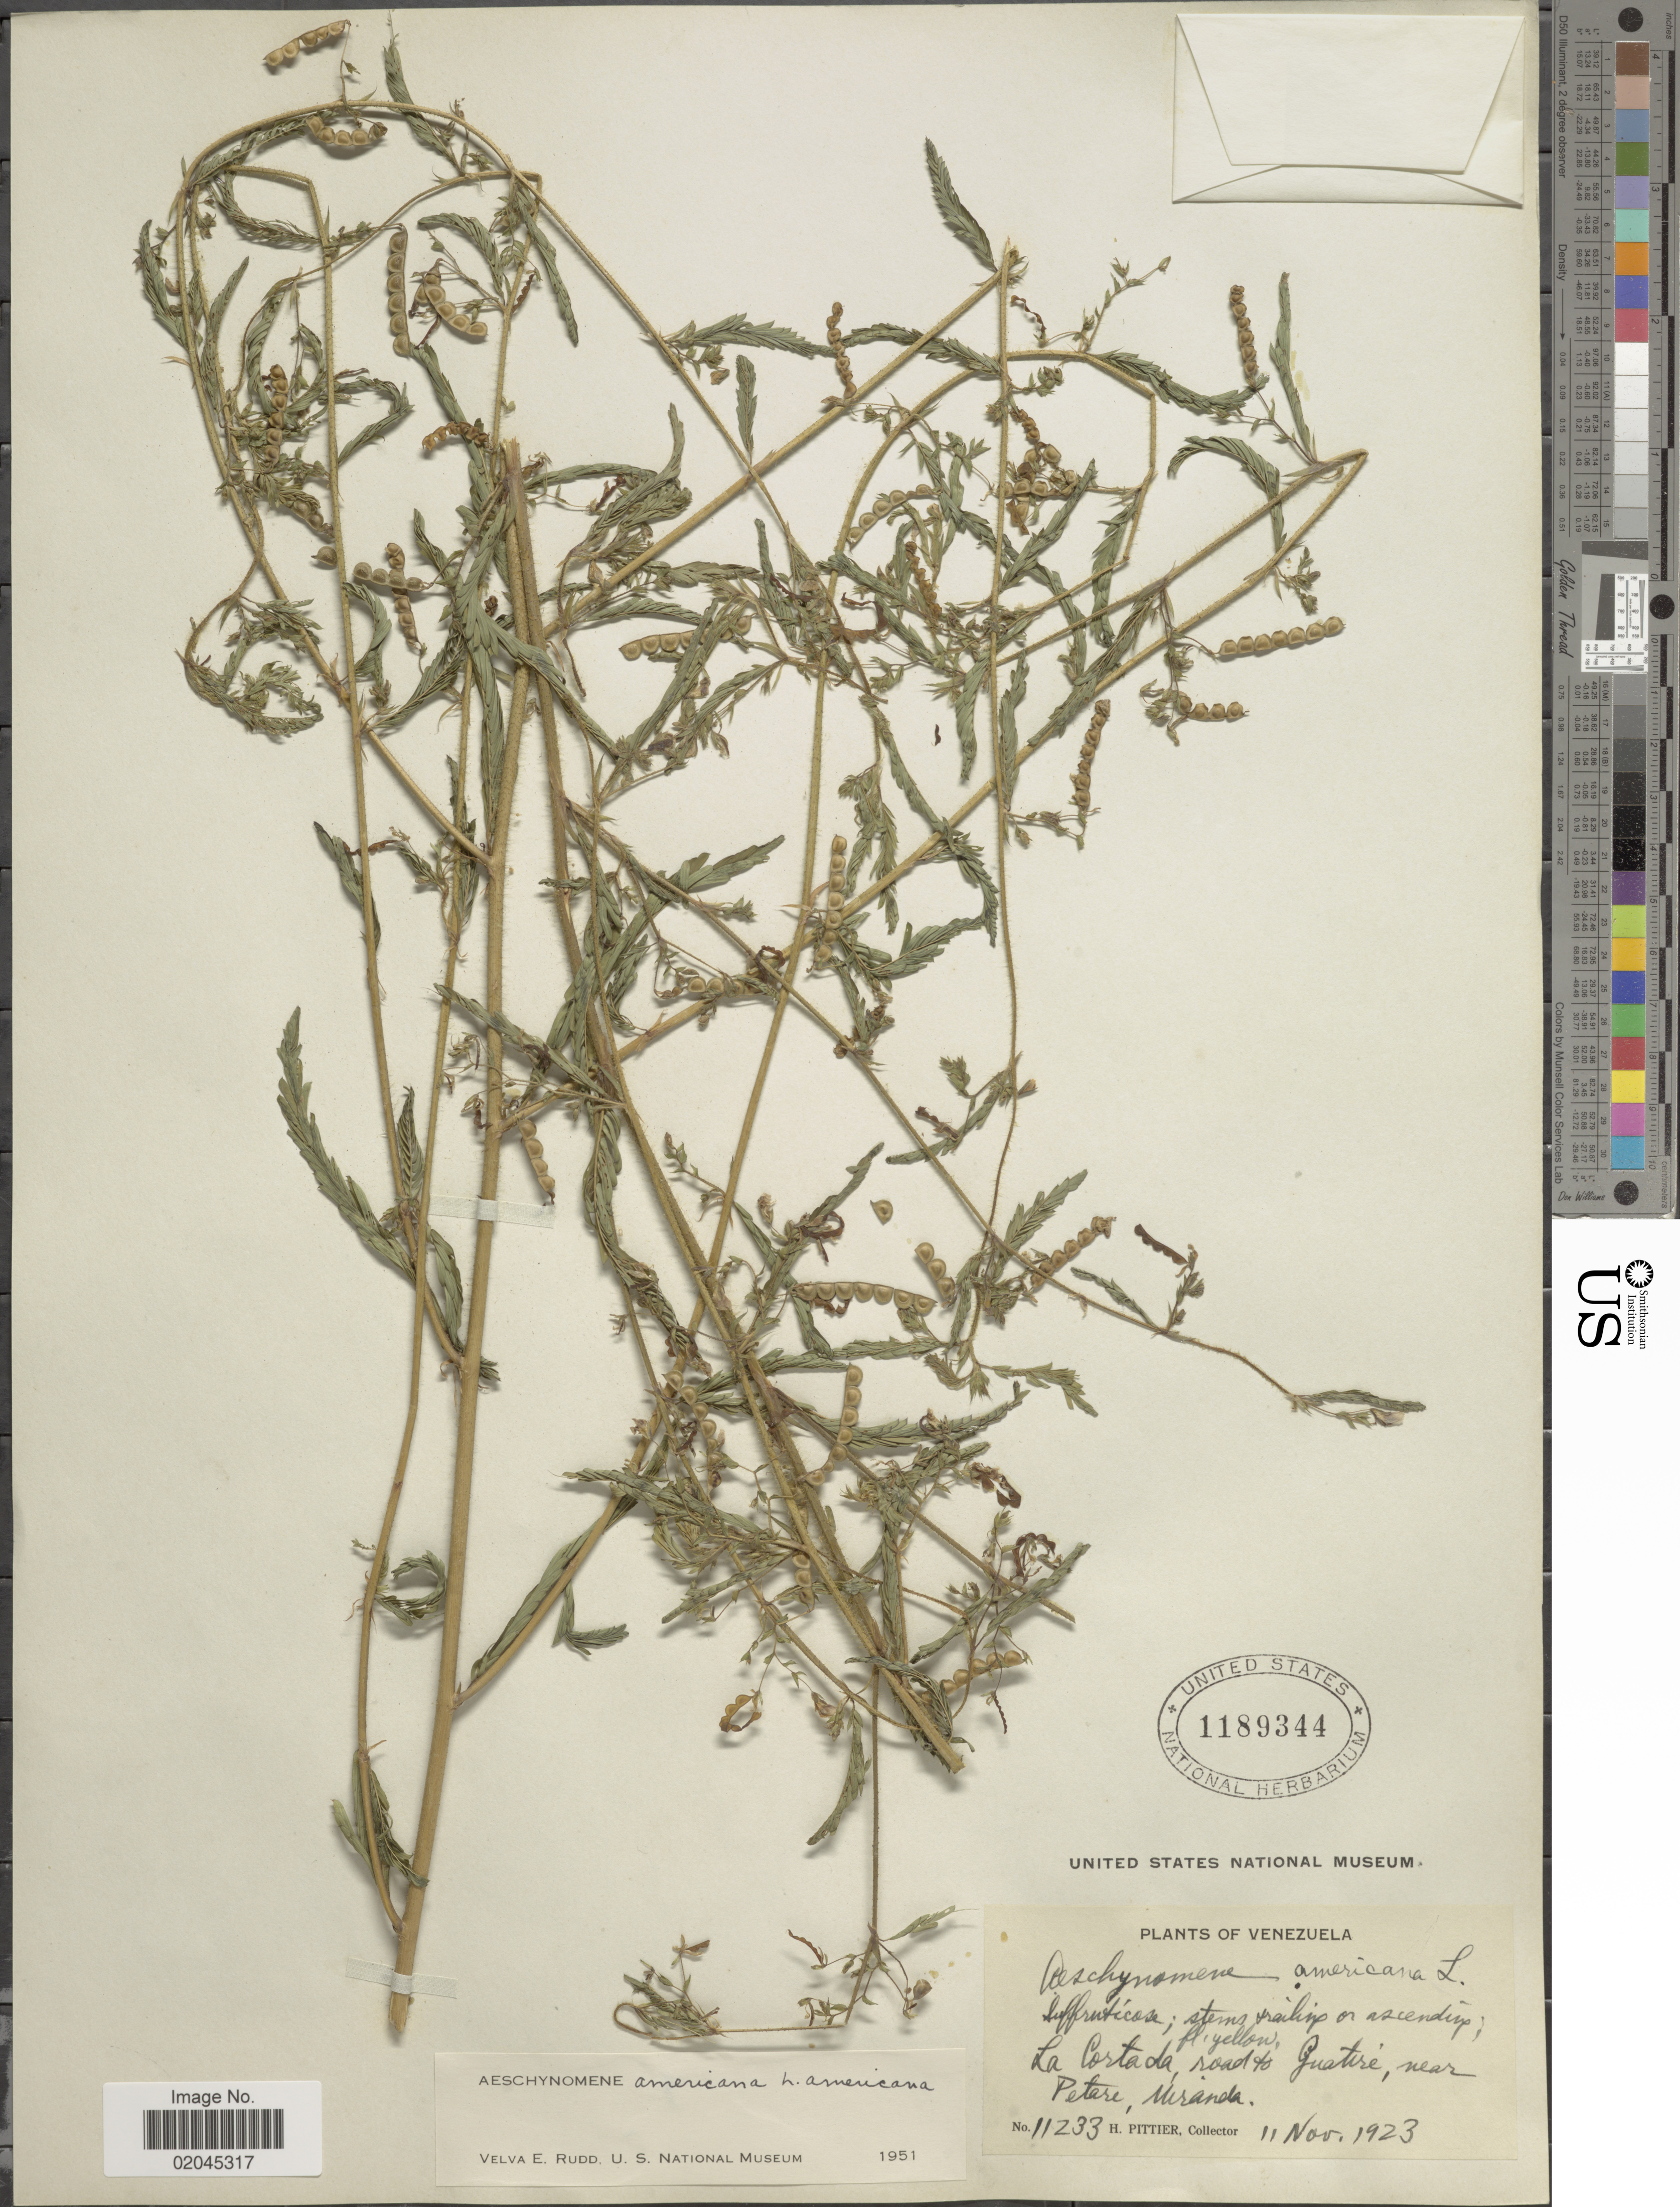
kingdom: Plantae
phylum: Tracheophyta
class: Magnoliopsida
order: Fabales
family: Fabaceae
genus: Aeschynomene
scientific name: Aeschynomene americana var. americana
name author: L.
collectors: H. F. Pittier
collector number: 11233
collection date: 1923-11-11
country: Venezuela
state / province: Miranda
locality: La Cortada, road to Guatre, near Petare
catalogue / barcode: US 1189344